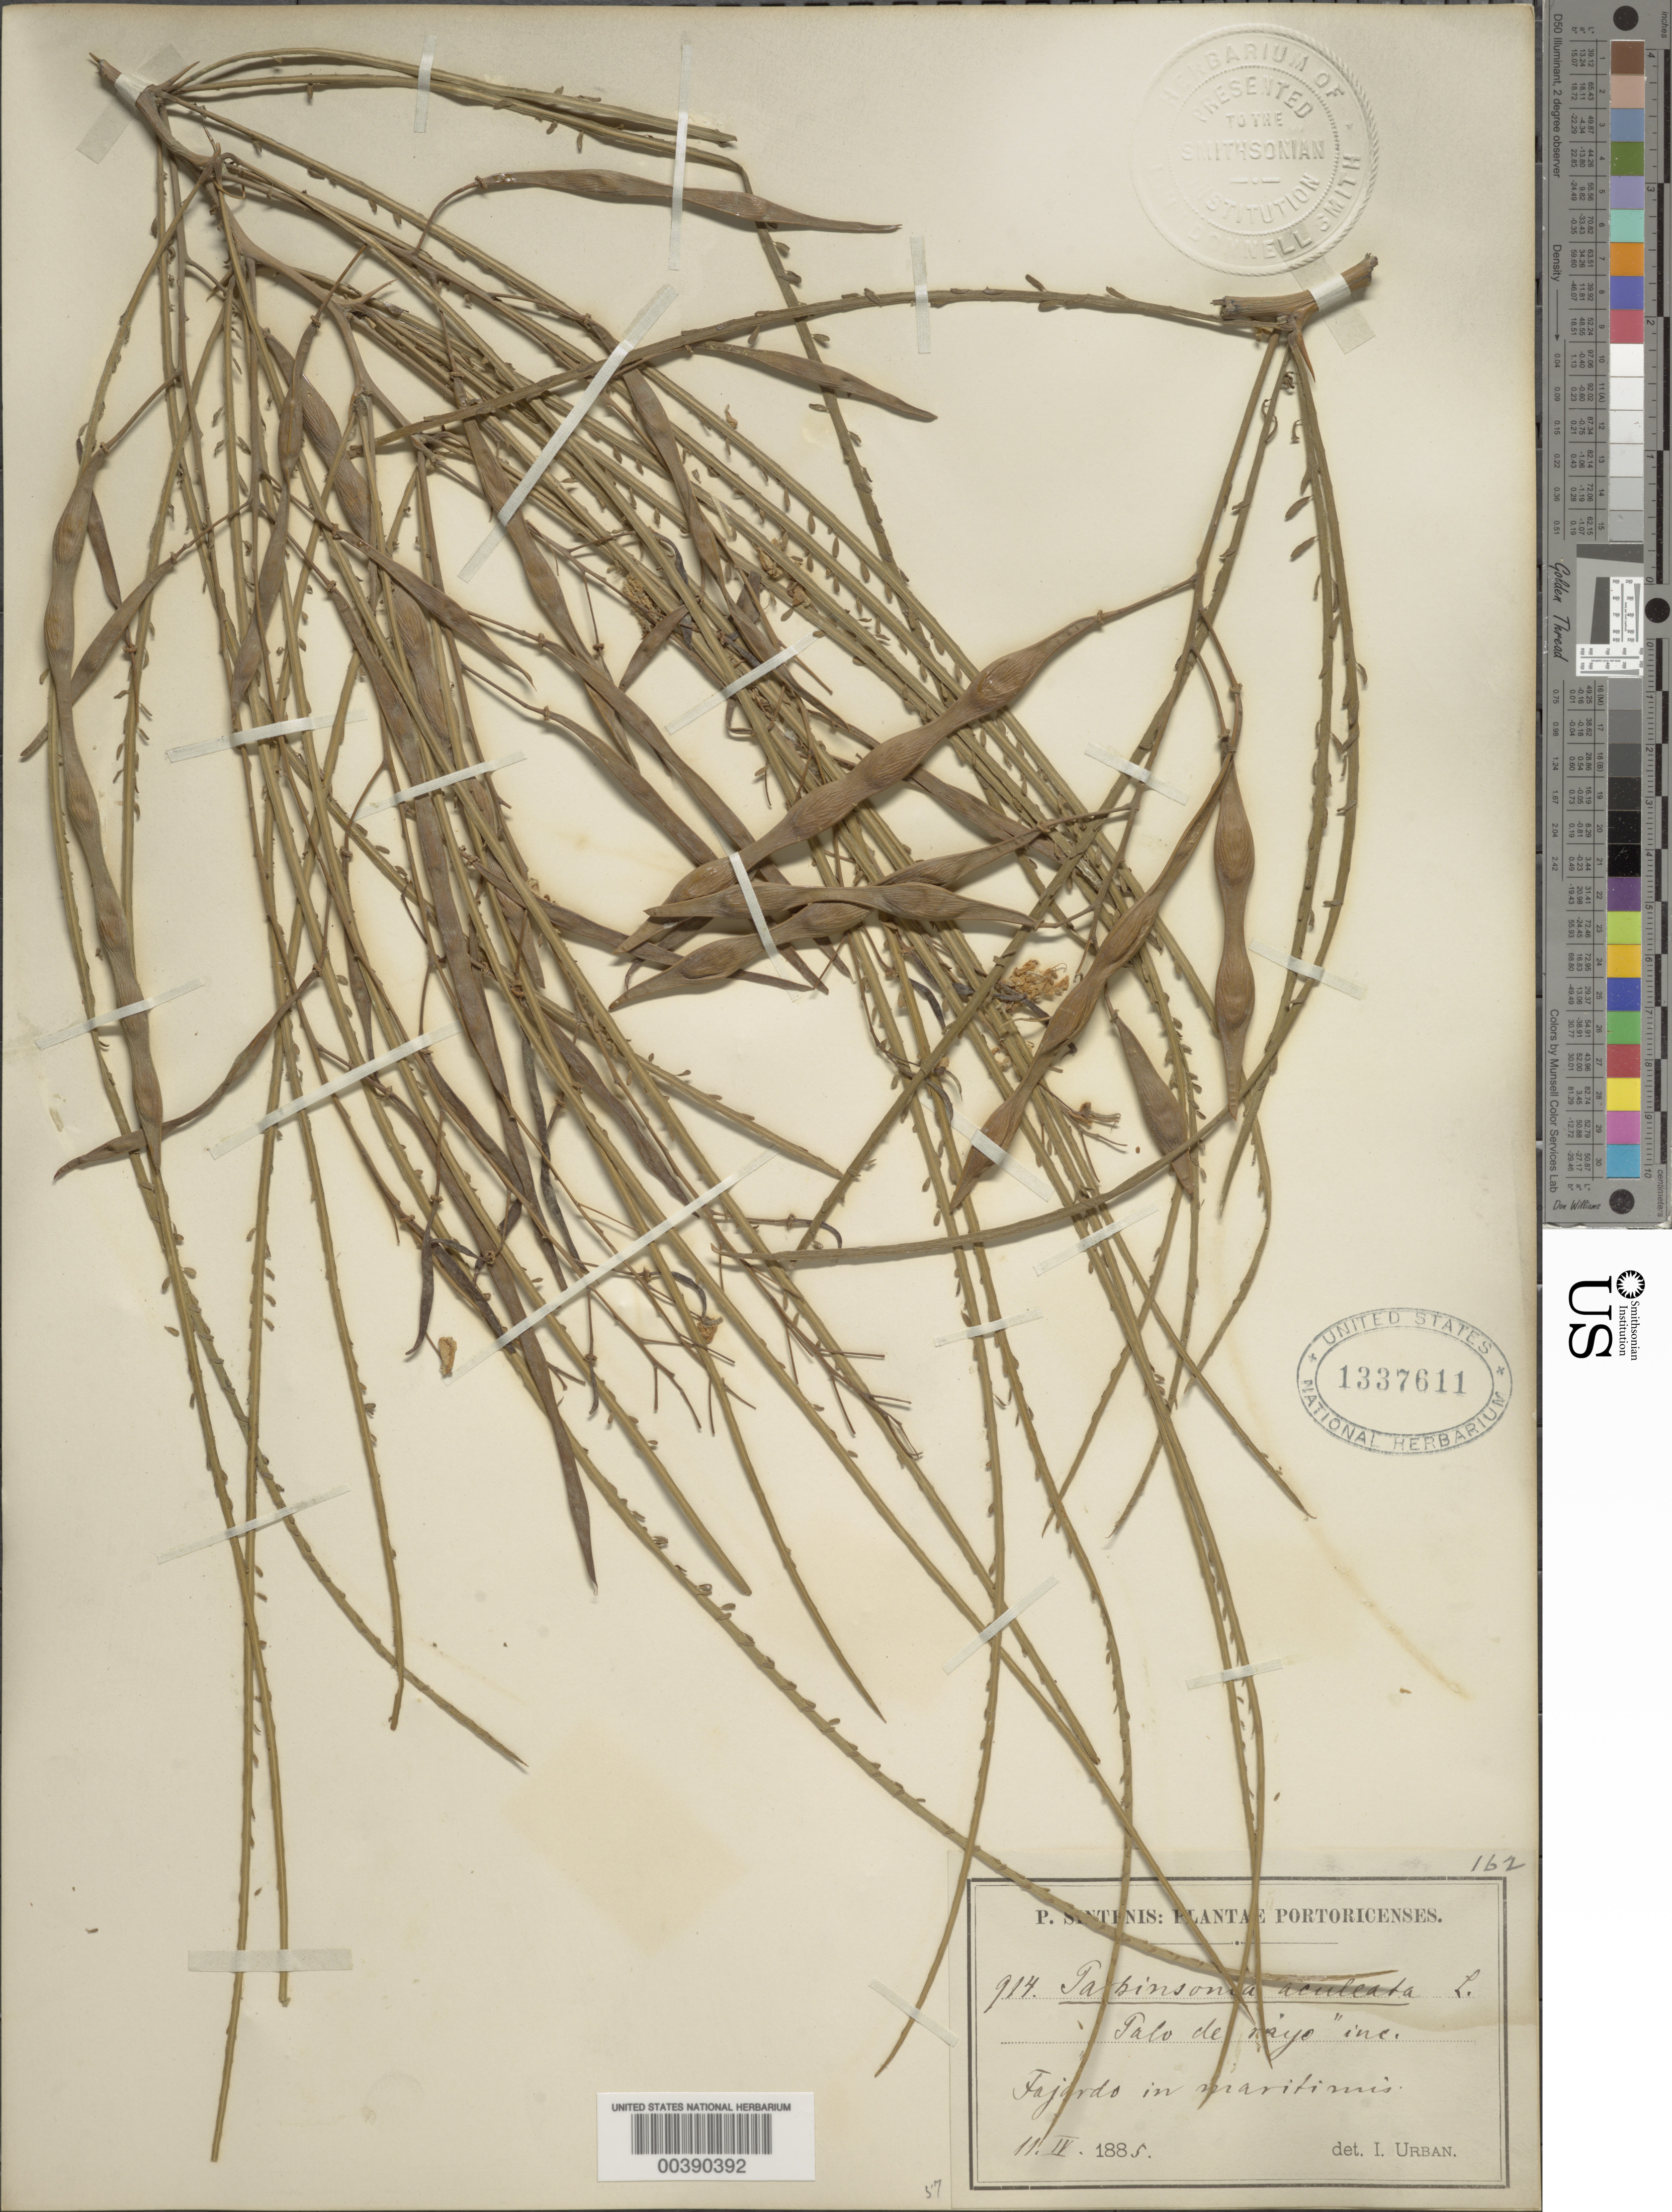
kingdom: Plantae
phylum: Tracheophyta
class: Magnoliopsida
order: Fabales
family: Fabaceae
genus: Parkinsonia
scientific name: Parkinsonia aculeata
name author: L.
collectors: P. Sintenis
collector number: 914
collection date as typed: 11 Apr 1885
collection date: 1885-04-11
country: Puerto Rico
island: Greater Antilles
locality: Fajardo in maritimis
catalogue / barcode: US 1337611